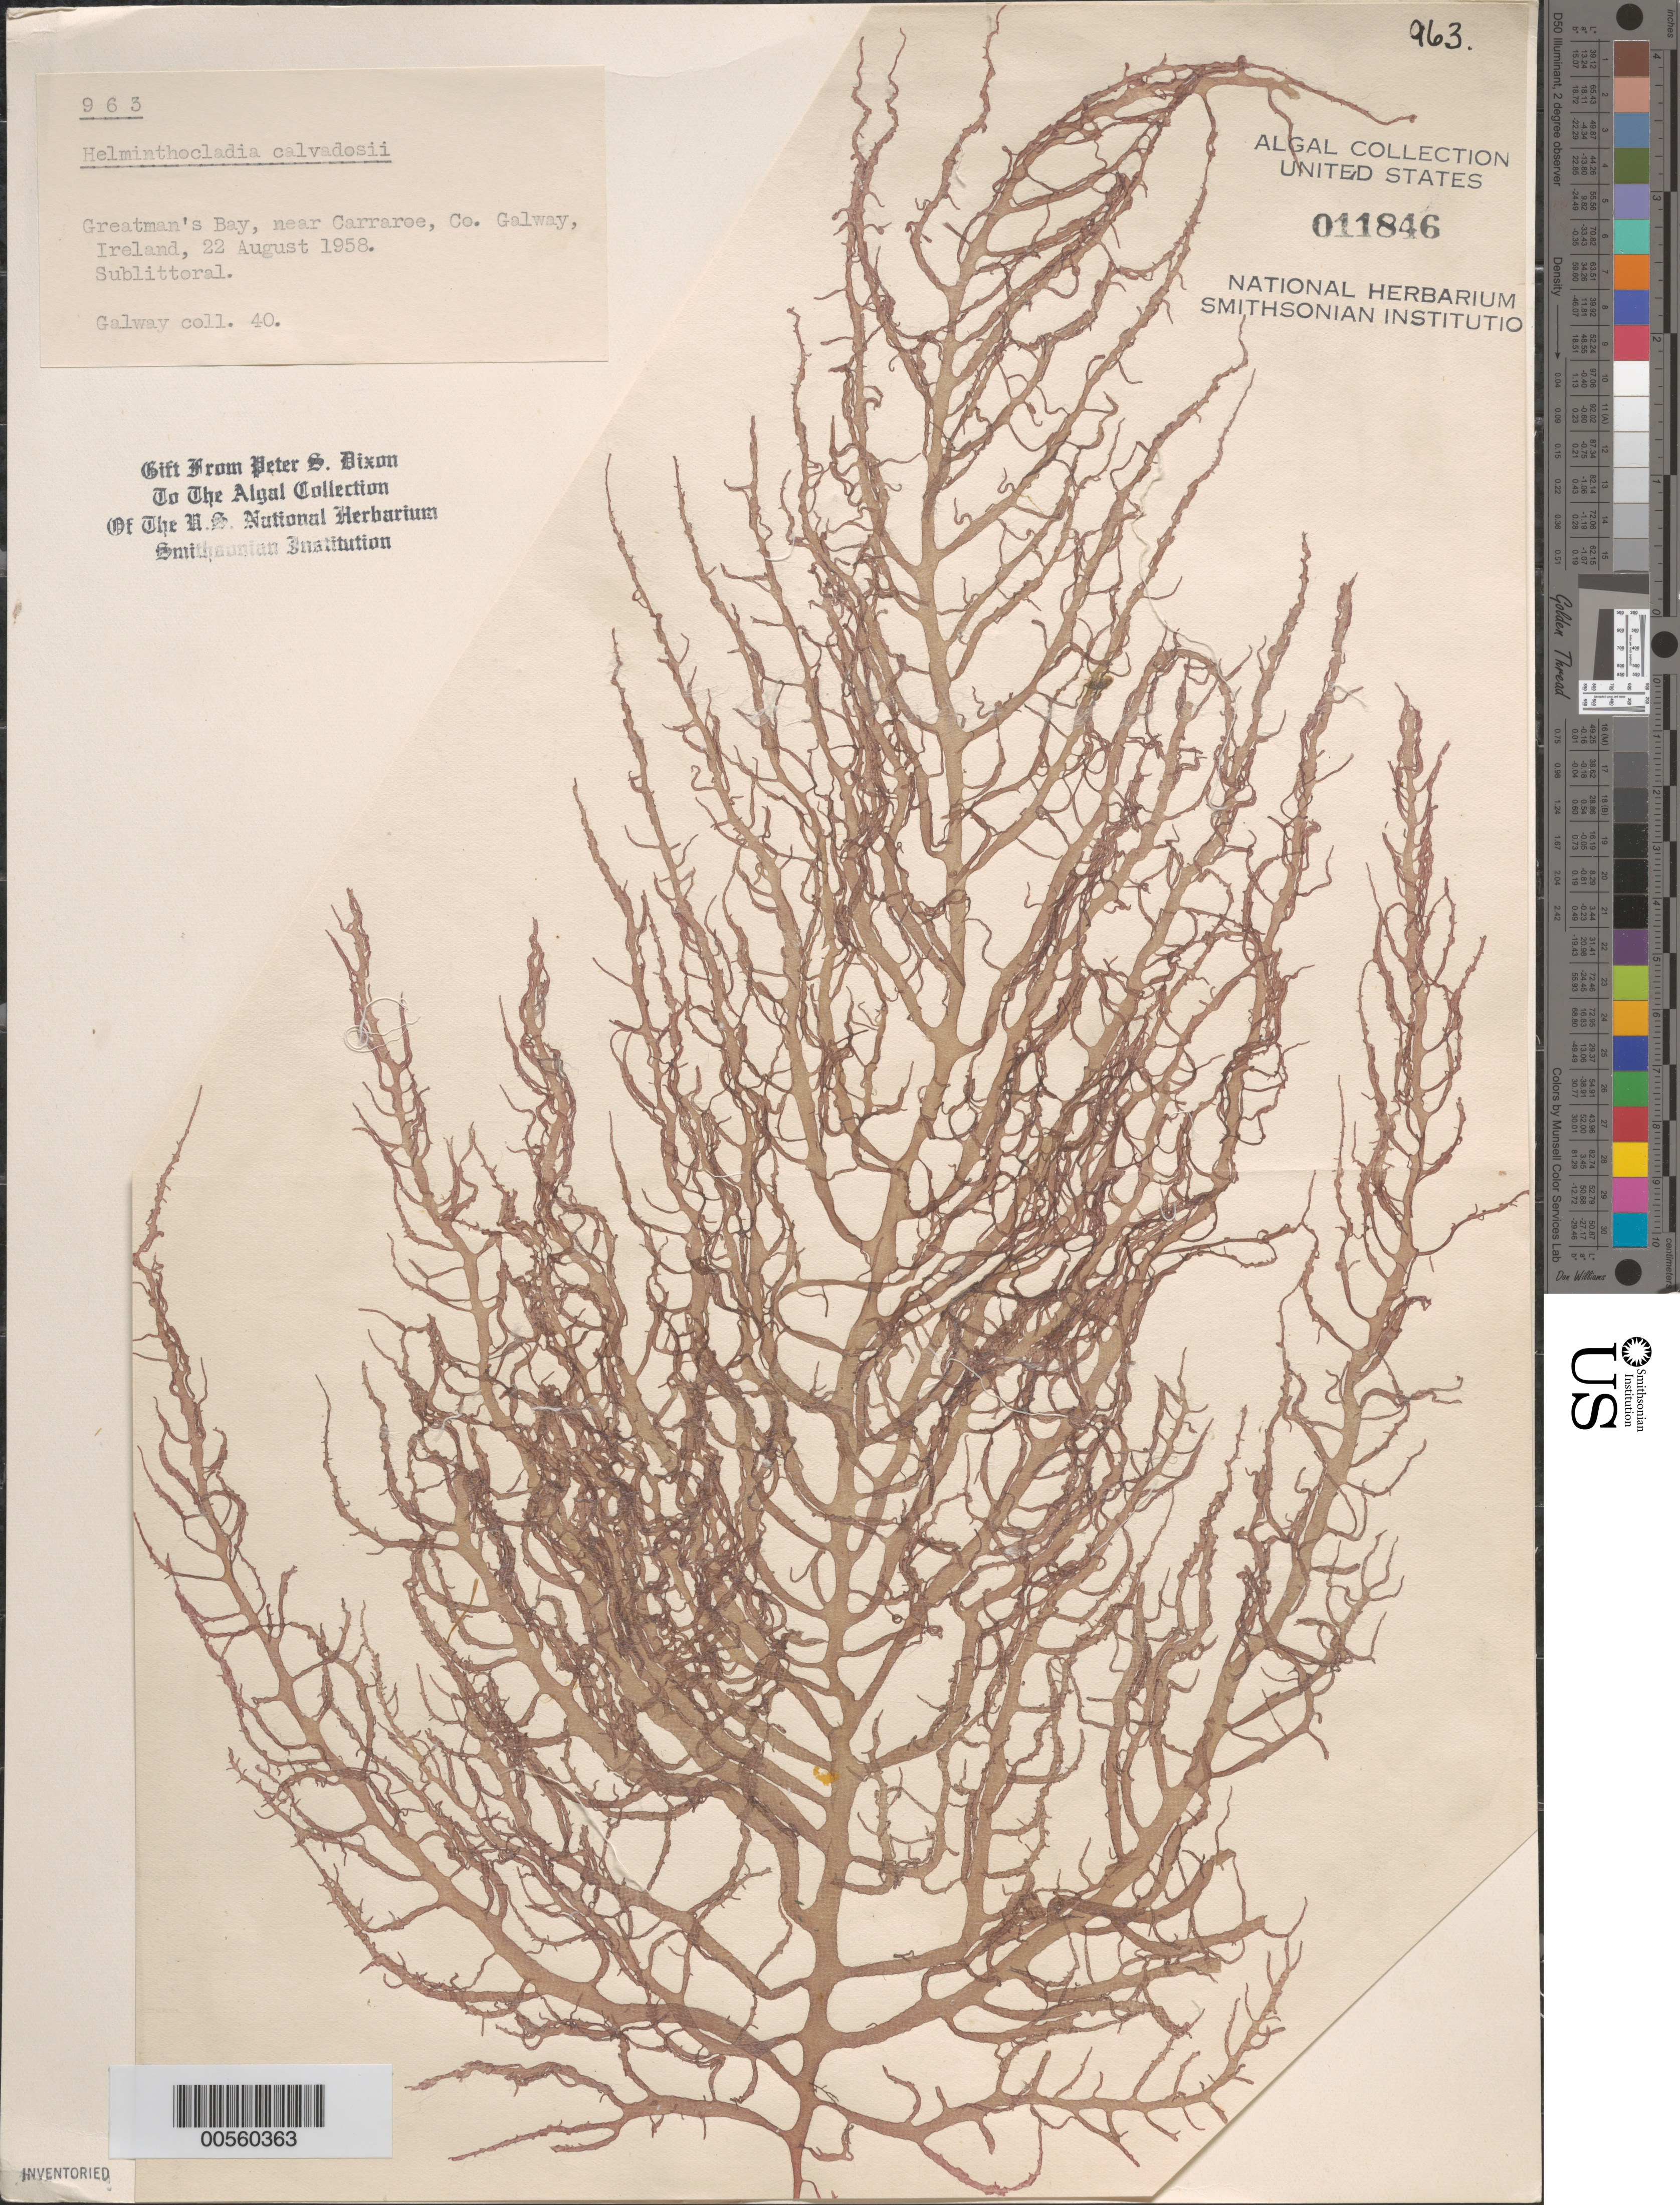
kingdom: Plantae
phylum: Rhodophyta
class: Florideophyceae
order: Nemaliales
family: Liagoraceae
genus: Helminthocladia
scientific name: Helminthocladia calvadosii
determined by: Dixon, P. S.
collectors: P. S. Dixon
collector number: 40 & PSD 963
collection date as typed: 22 Aug 1958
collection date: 1958-08-22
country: Ireland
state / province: Connaught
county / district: Galway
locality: Greatman's Bay, near Carraroe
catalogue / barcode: US 11846